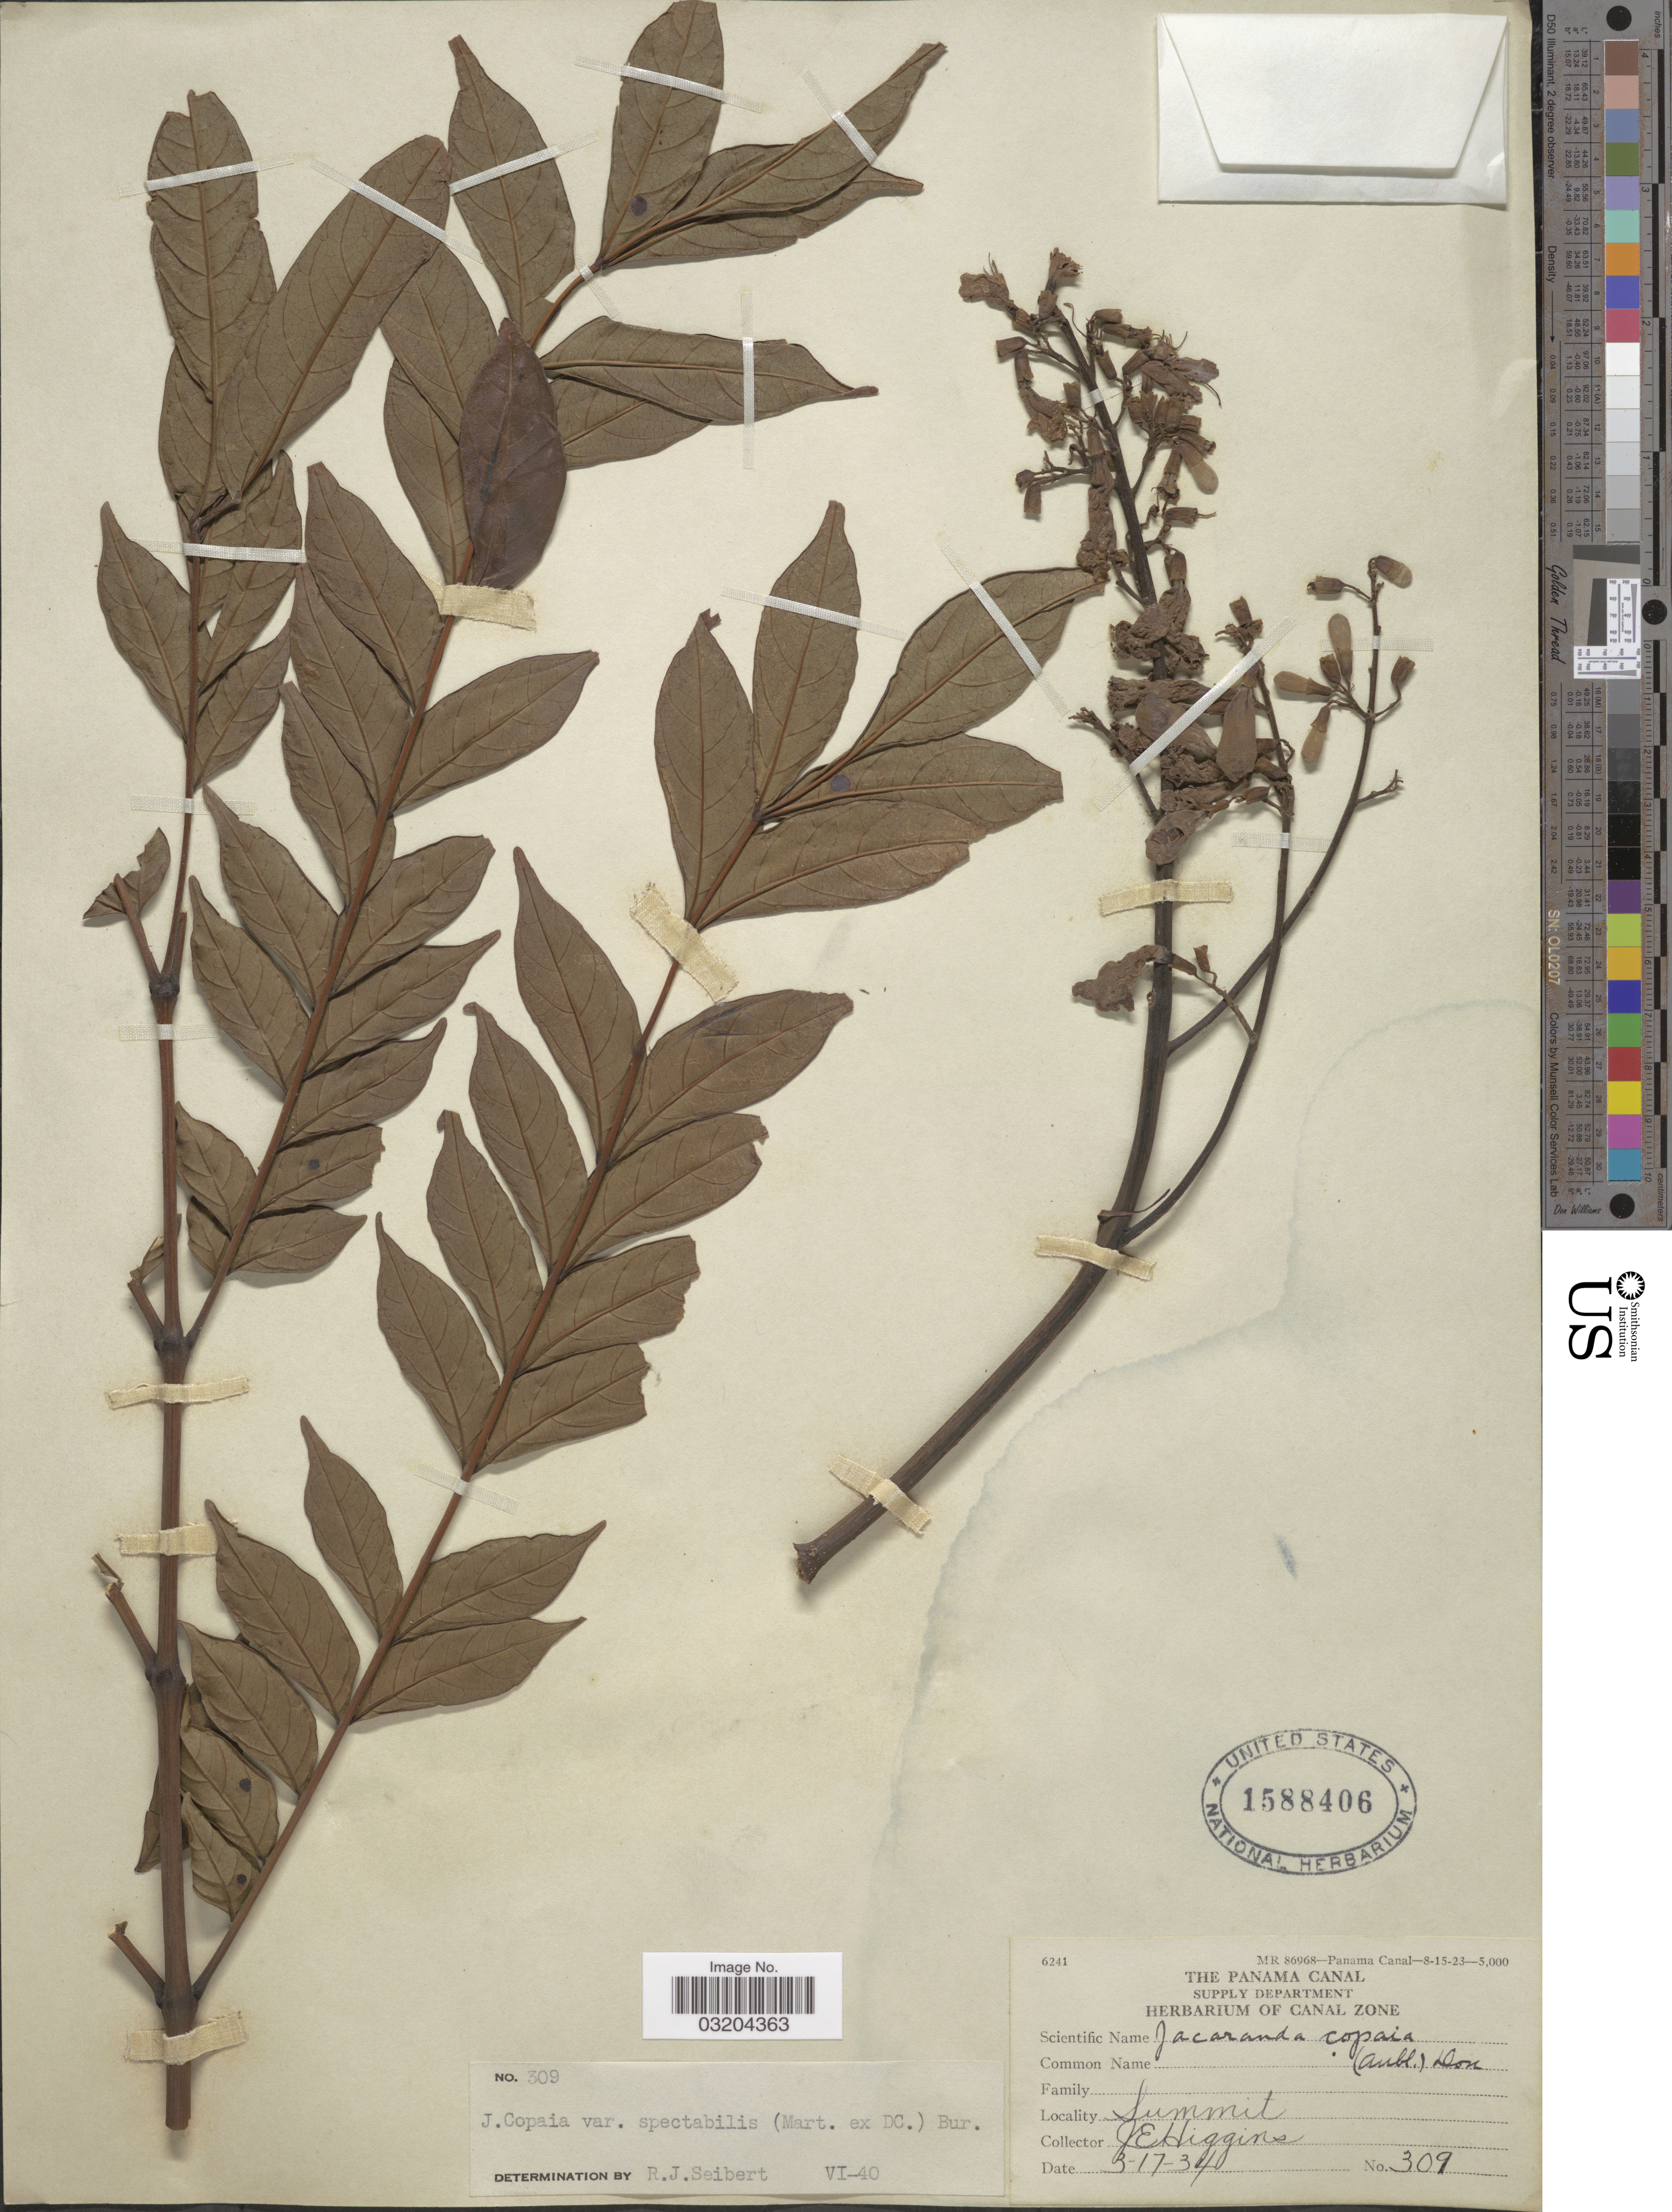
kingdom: Plantae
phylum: Tracheophyta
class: Magnoliopsida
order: Lamiales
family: Bignoniaceae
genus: Jacaranda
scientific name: Jacaranda copaia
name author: (Aubl.) D. Don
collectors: J. Higgins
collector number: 309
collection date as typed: Transcribed d/m/y: 17/3/34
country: Panama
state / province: Colón / Panamá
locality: Summit.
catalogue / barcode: US 1588406